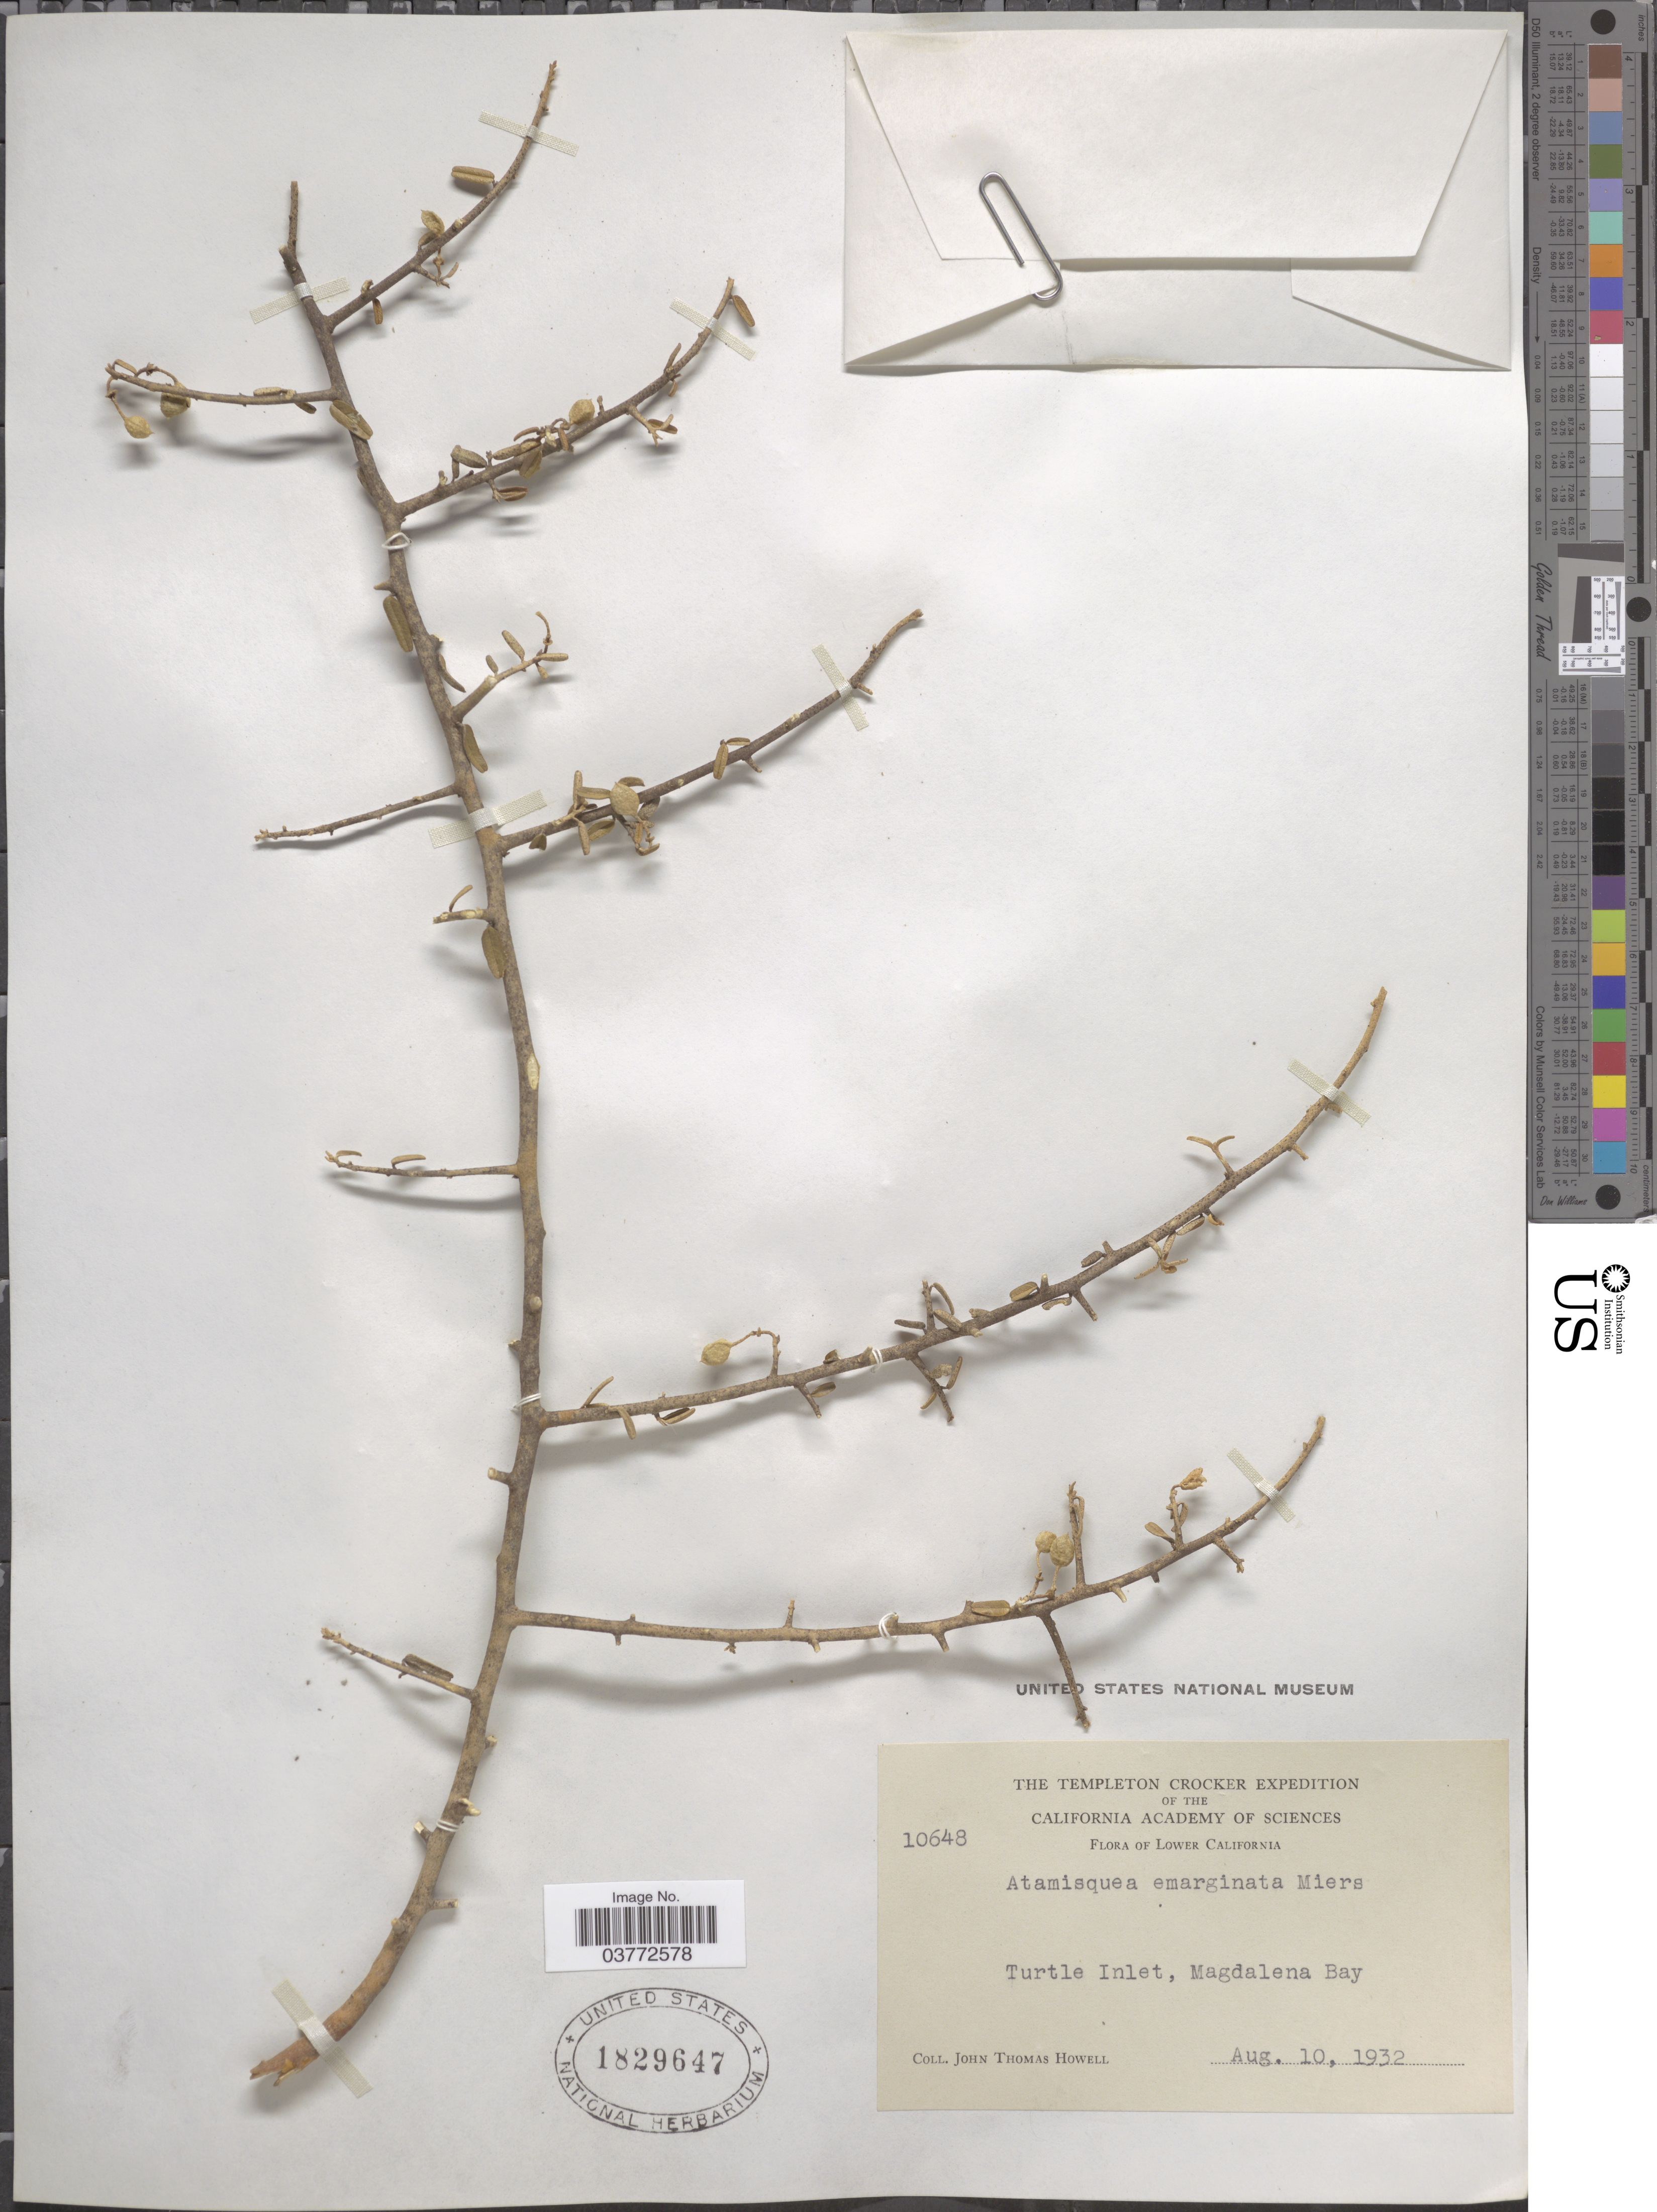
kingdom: Plantae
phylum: Tracheophyta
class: Magnoliopsida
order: Brassicales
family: Capparaceae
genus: Atamisquea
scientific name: Atamisquea emarginata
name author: Miers ex Hook. & Arn.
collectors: J. T. Howell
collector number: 10648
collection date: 1932-08-10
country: Mexico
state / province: Baja California Sur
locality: Lower California. Turtle Inlet, Magdalena Bay.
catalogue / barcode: US 1829647